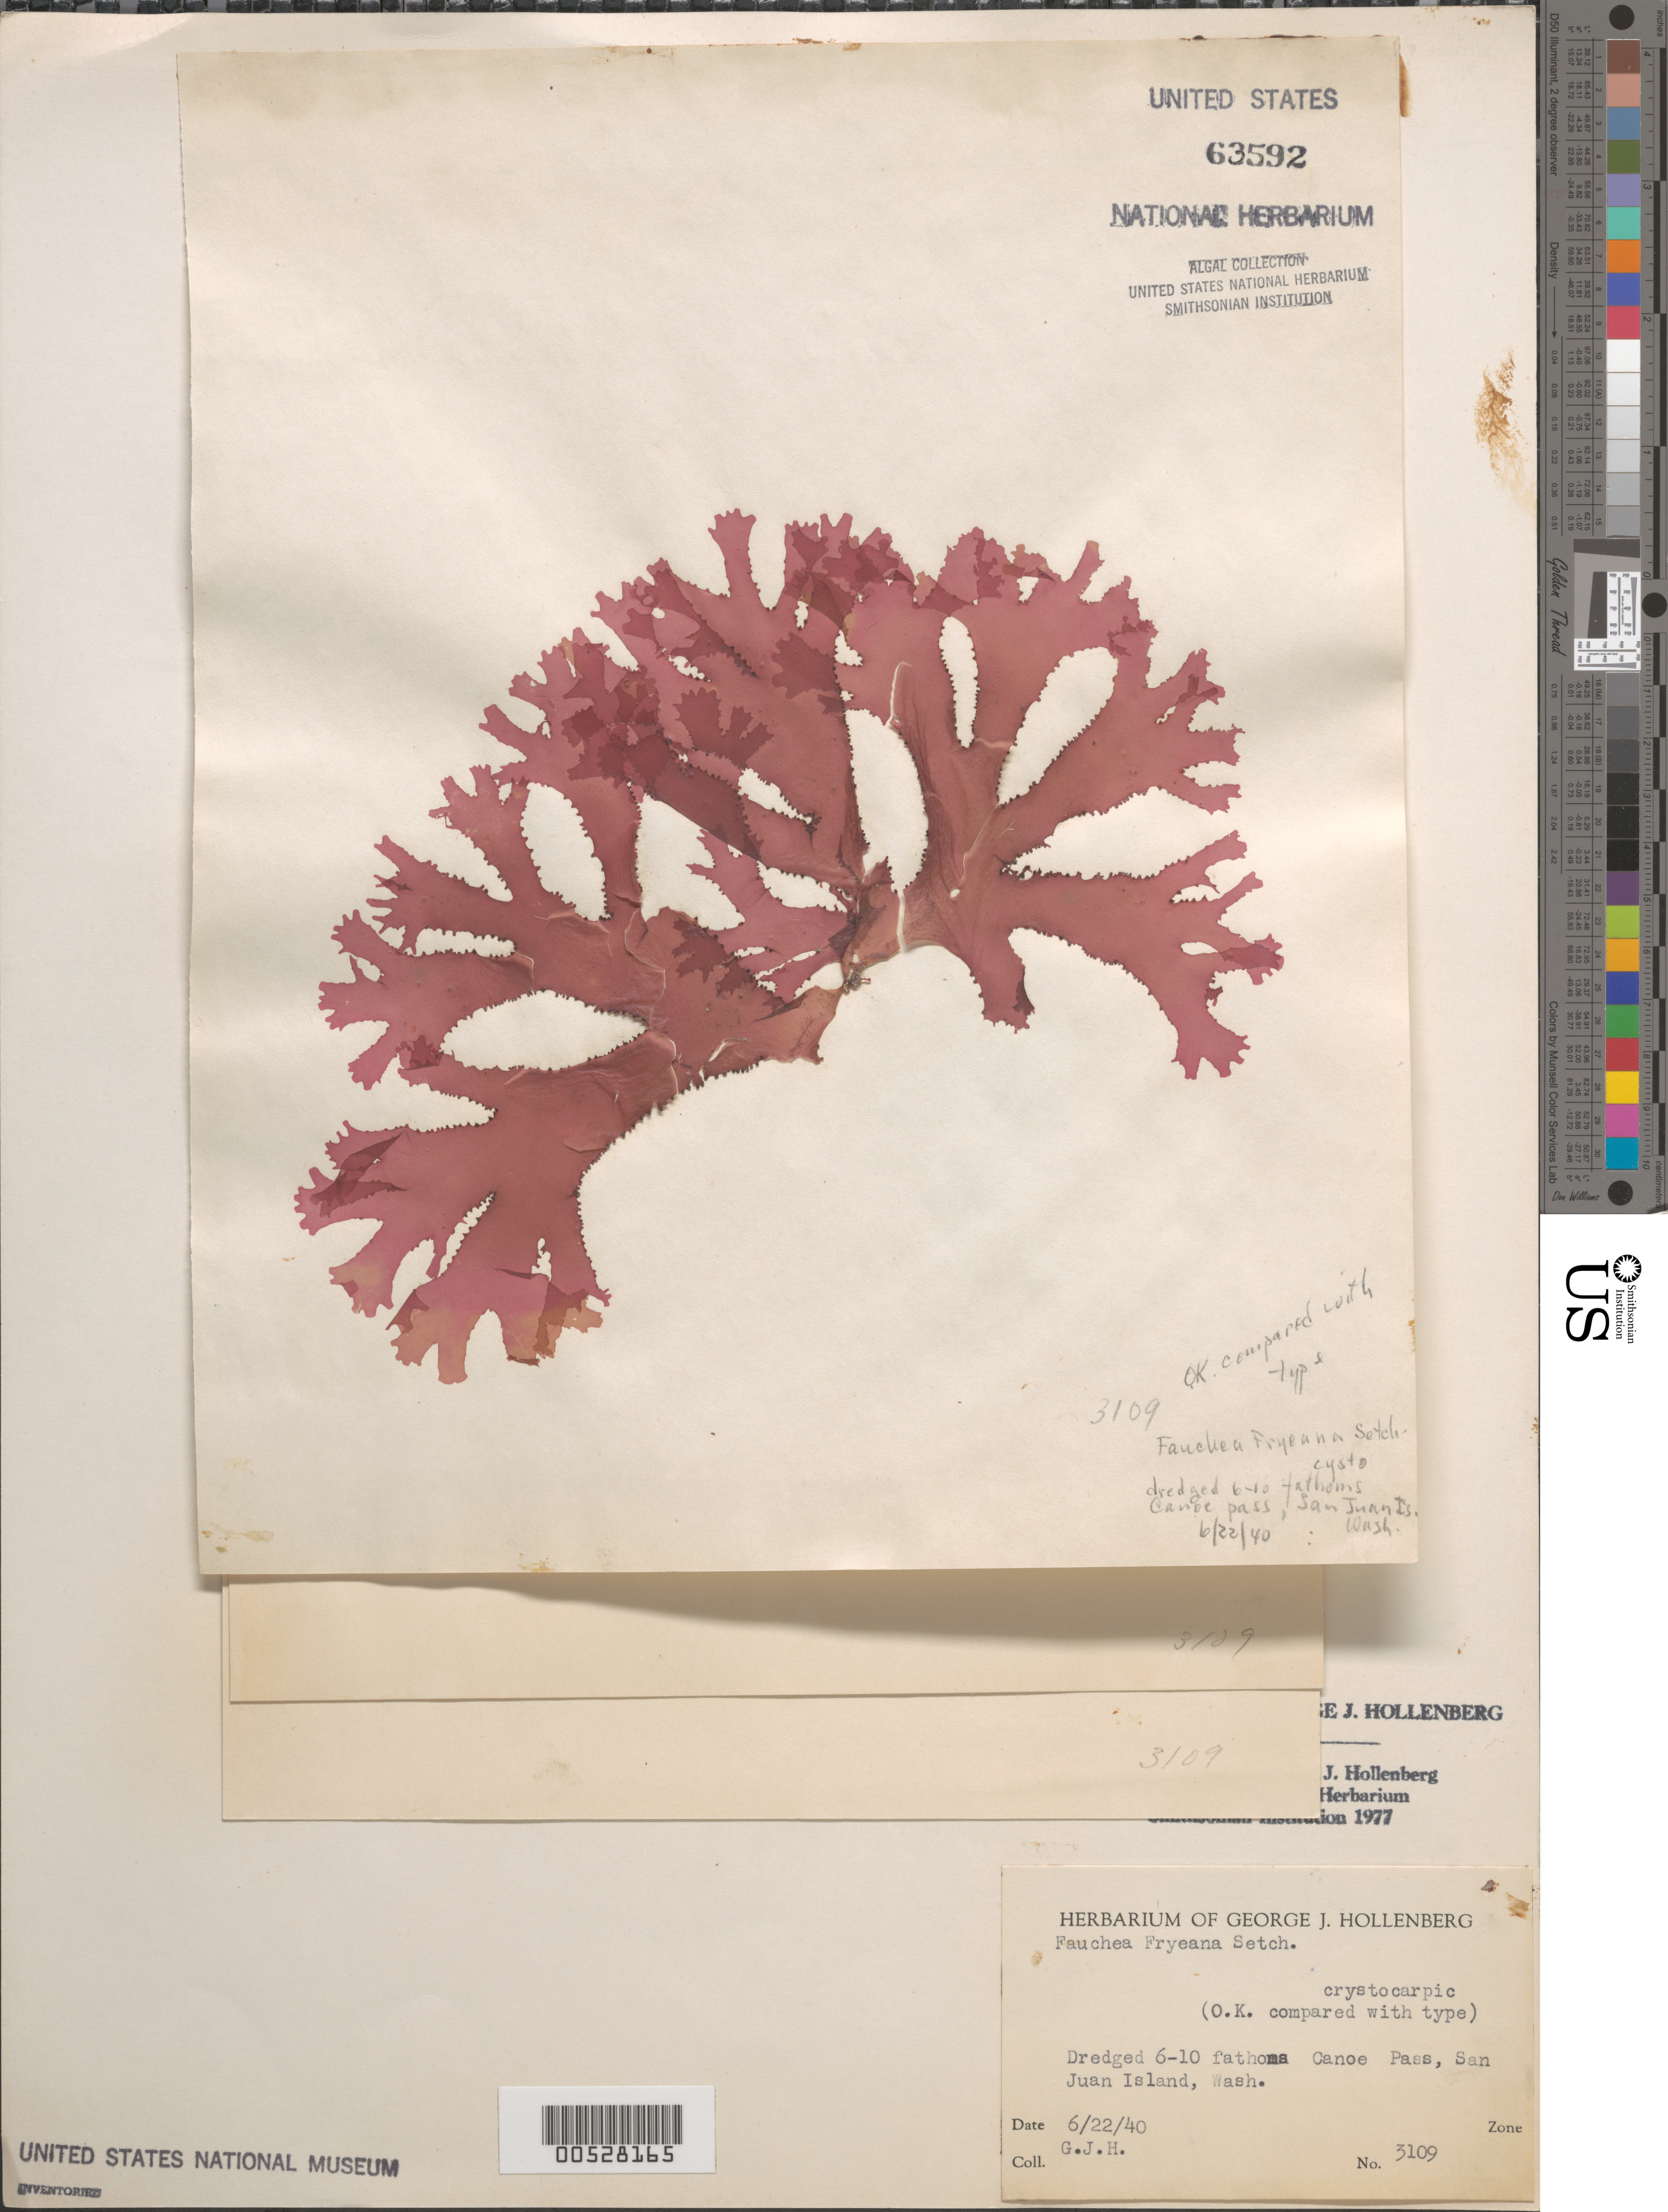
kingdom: Plantae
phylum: Rhodophyta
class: Florideophyceae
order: Rhodymeniales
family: Faucheaceae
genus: Gloiocladia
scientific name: Gloiocladia fryeana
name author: (Setchell) N. Sánchez & Rodríguez-Prieto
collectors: G. Hollenberg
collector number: GJH 3109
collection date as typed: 22 Jun 1940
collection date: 1940-06-22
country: United States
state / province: Washington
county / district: San Juan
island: San Juan Island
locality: Canoe Pass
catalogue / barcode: US 63592